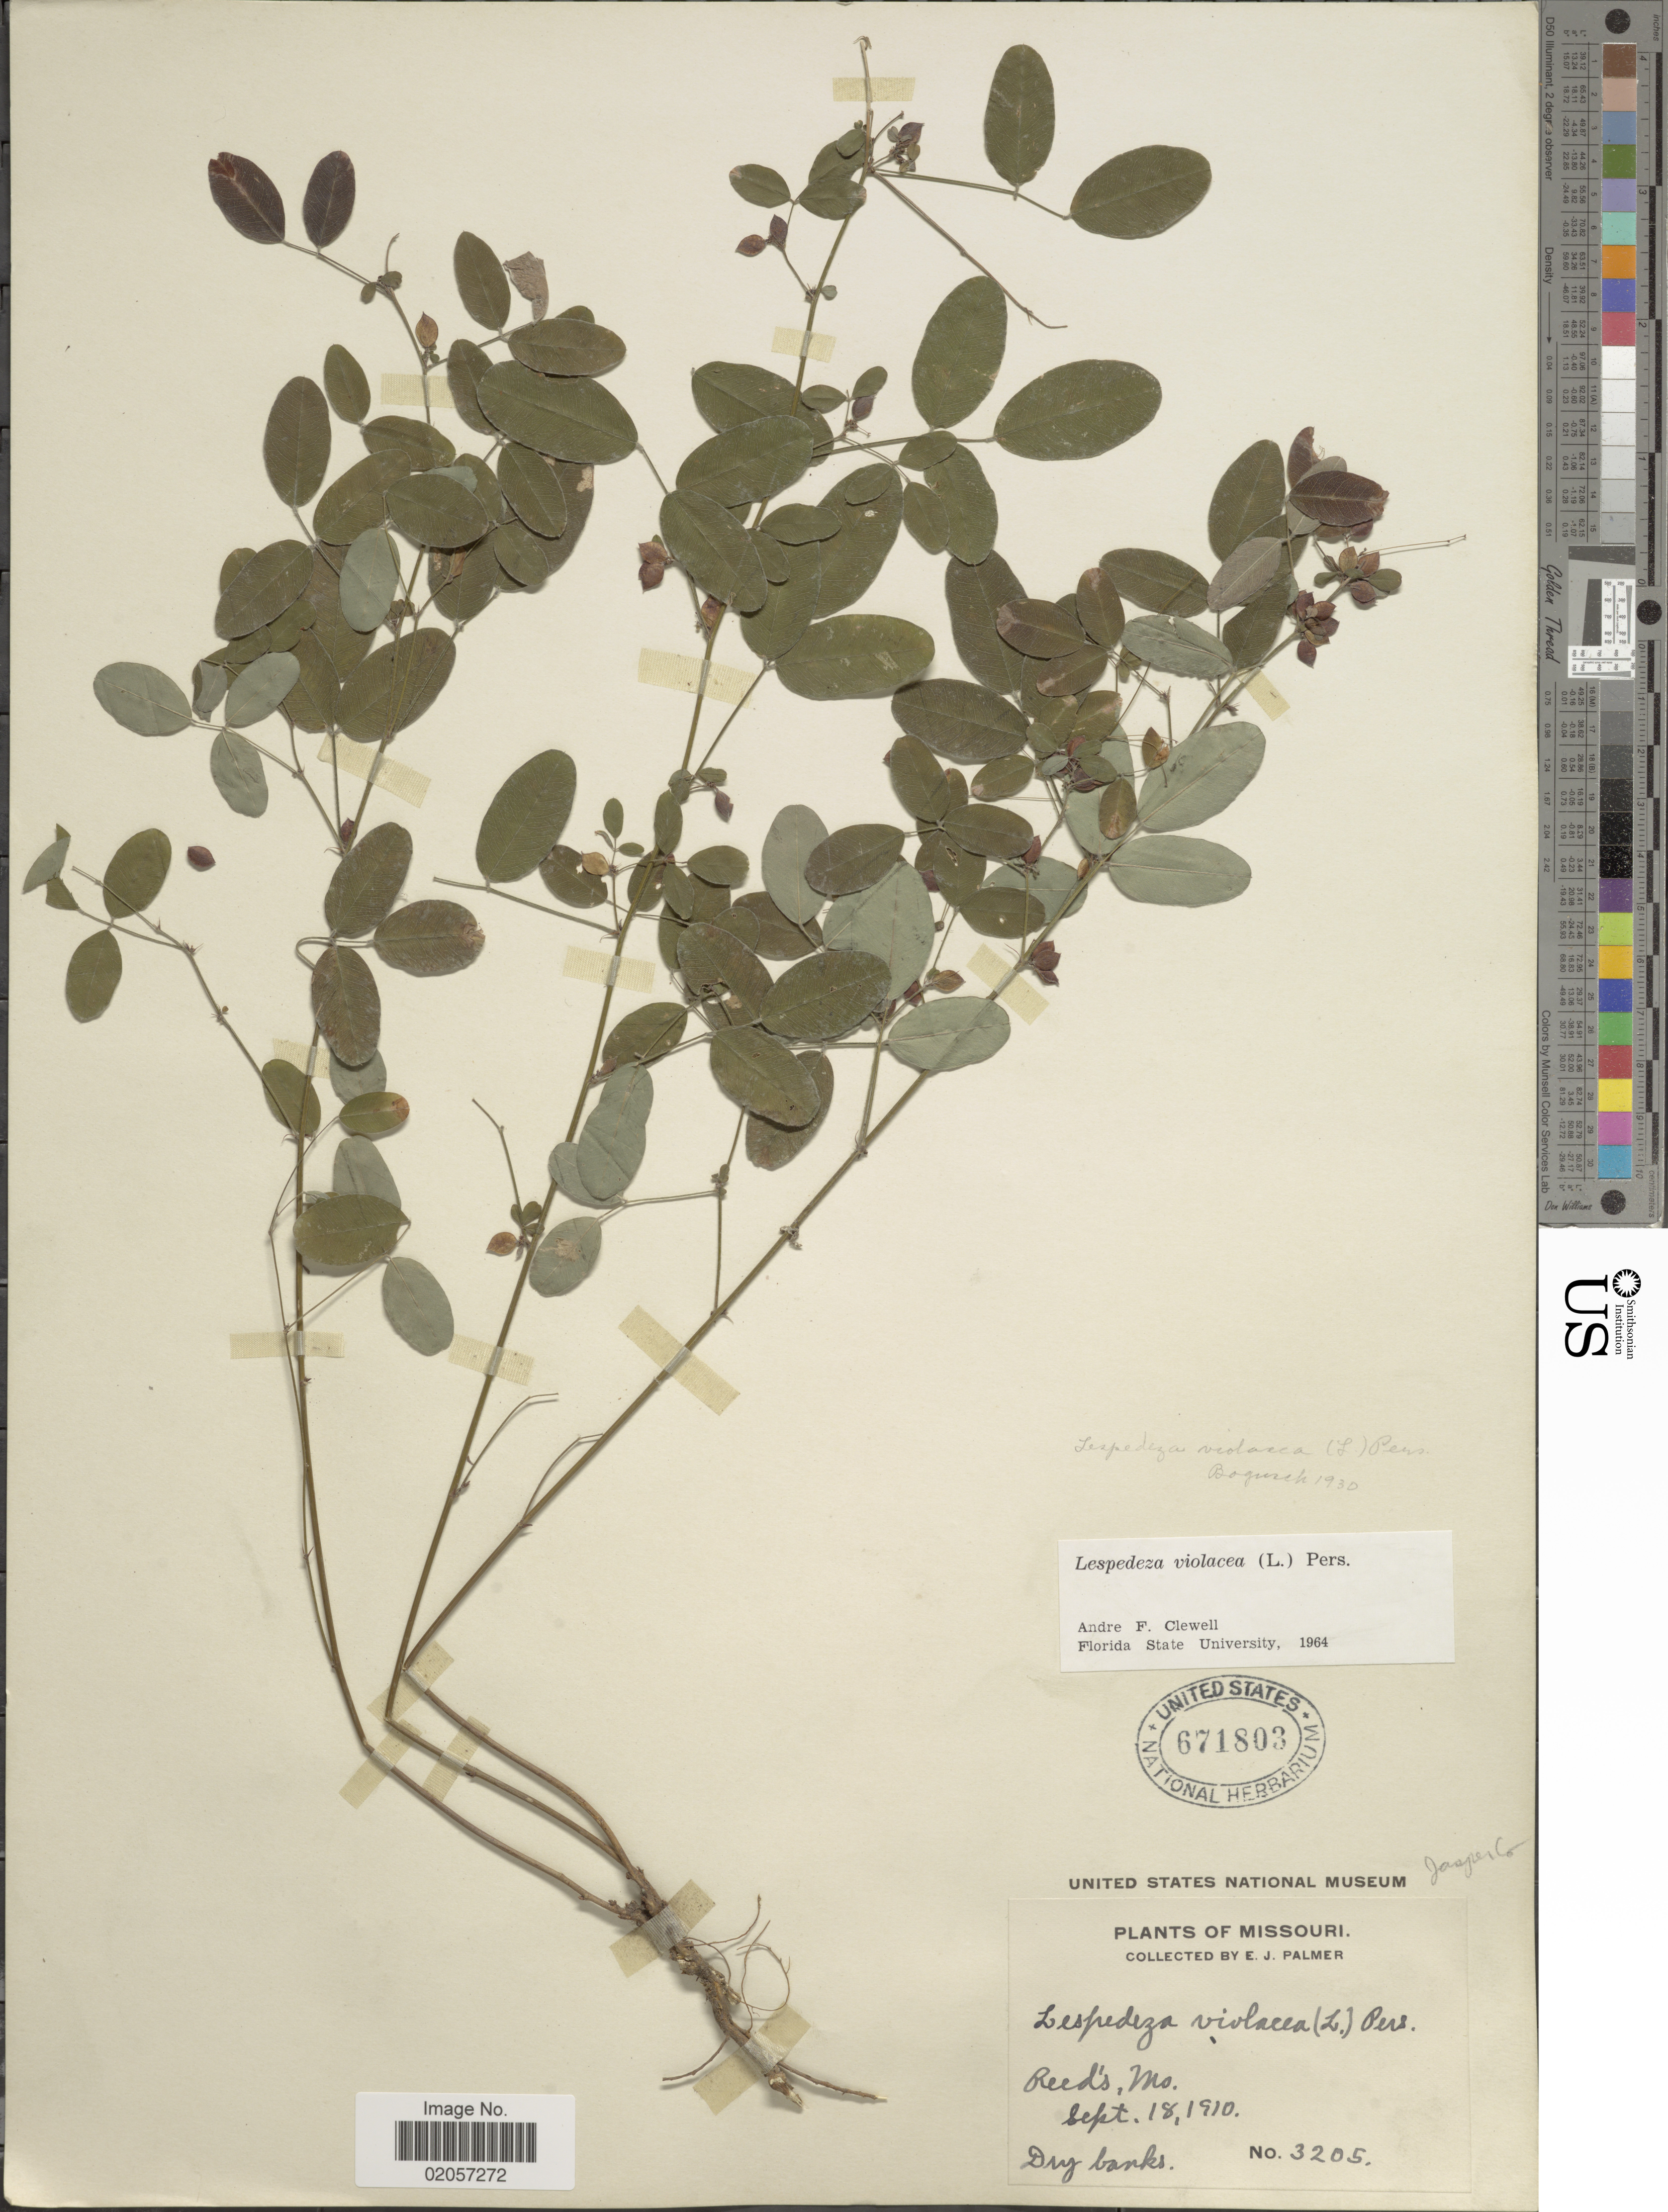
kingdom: Plantae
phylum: Tracheophyta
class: Magnoliopsida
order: Fabales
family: Fabaceae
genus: Lespedeza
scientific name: Lespedeza violacea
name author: (L.) Pers.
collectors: E. J. Palmer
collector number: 3205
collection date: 1910-09-18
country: United States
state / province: Missouri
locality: Reed's Mo.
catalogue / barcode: US 671803